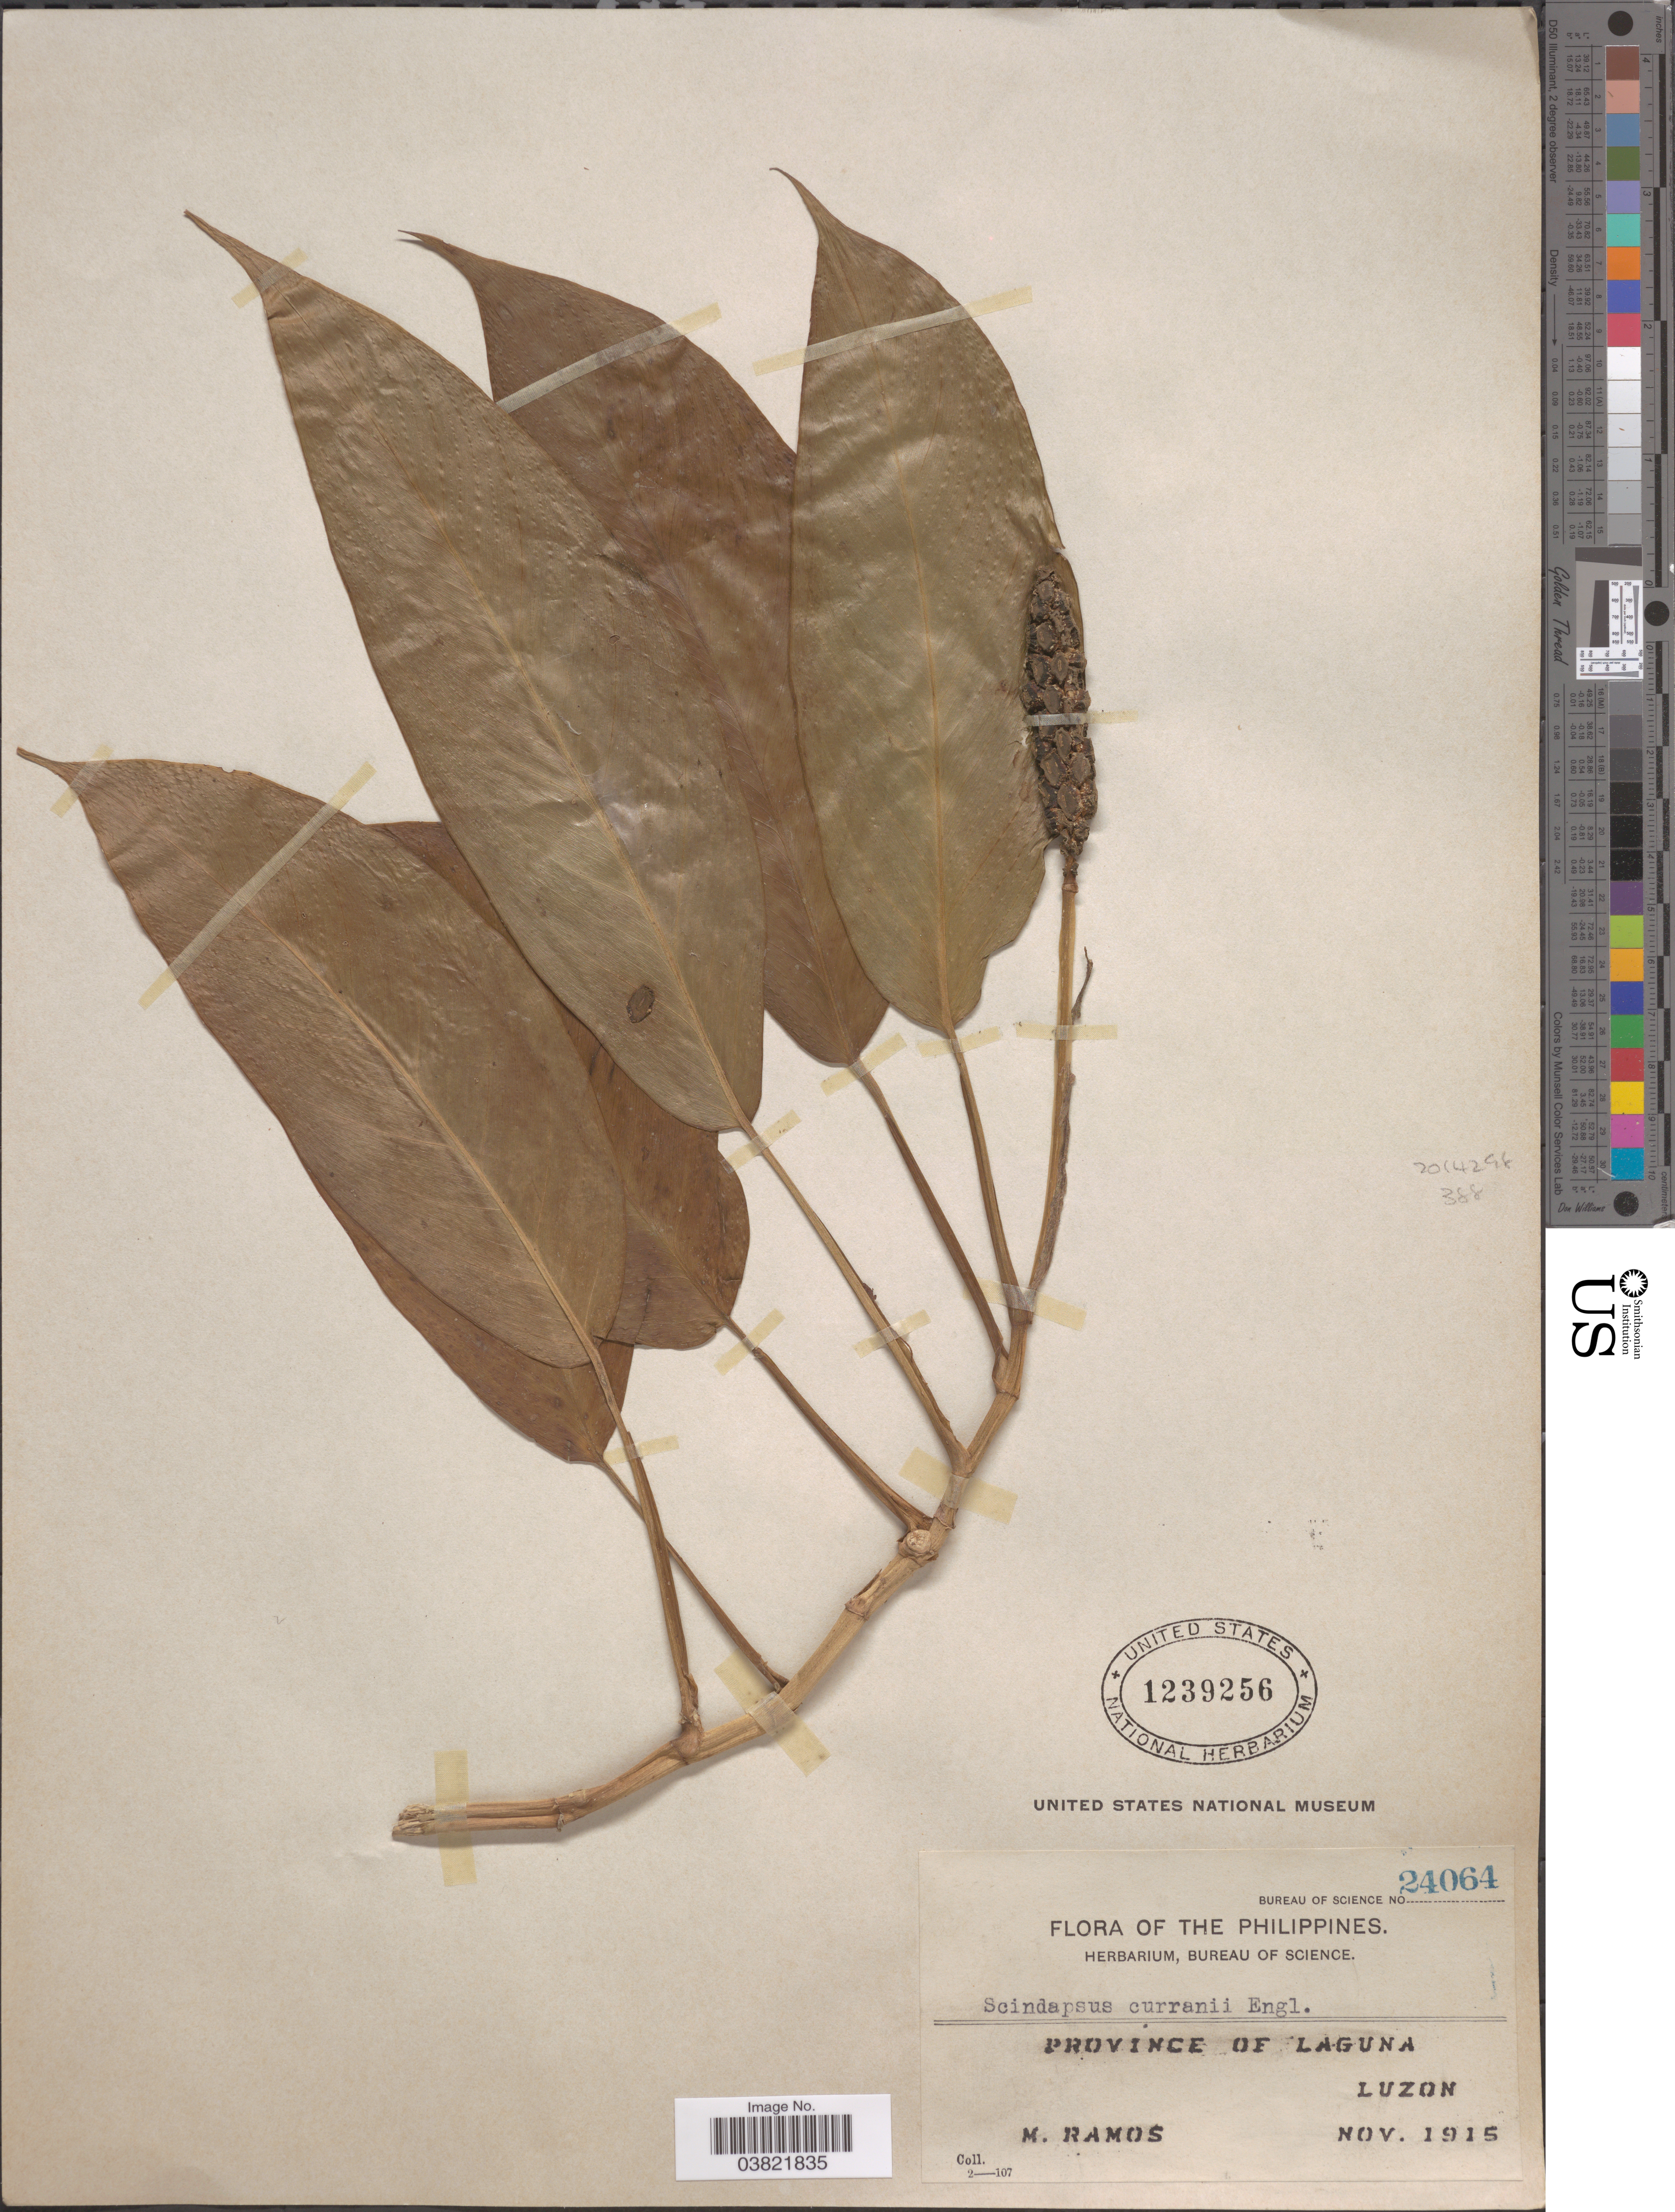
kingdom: Plantae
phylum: Tracheophyta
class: Liliopsida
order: Alismatales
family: Araceae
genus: Scindapsus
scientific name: Scindapsus curranii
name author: Engl. & K. Krause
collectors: M. Ramos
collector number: Bureau of Science 24064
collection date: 1915-11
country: Philippines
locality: Province of Laguna, Luzon.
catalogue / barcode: US 1239256